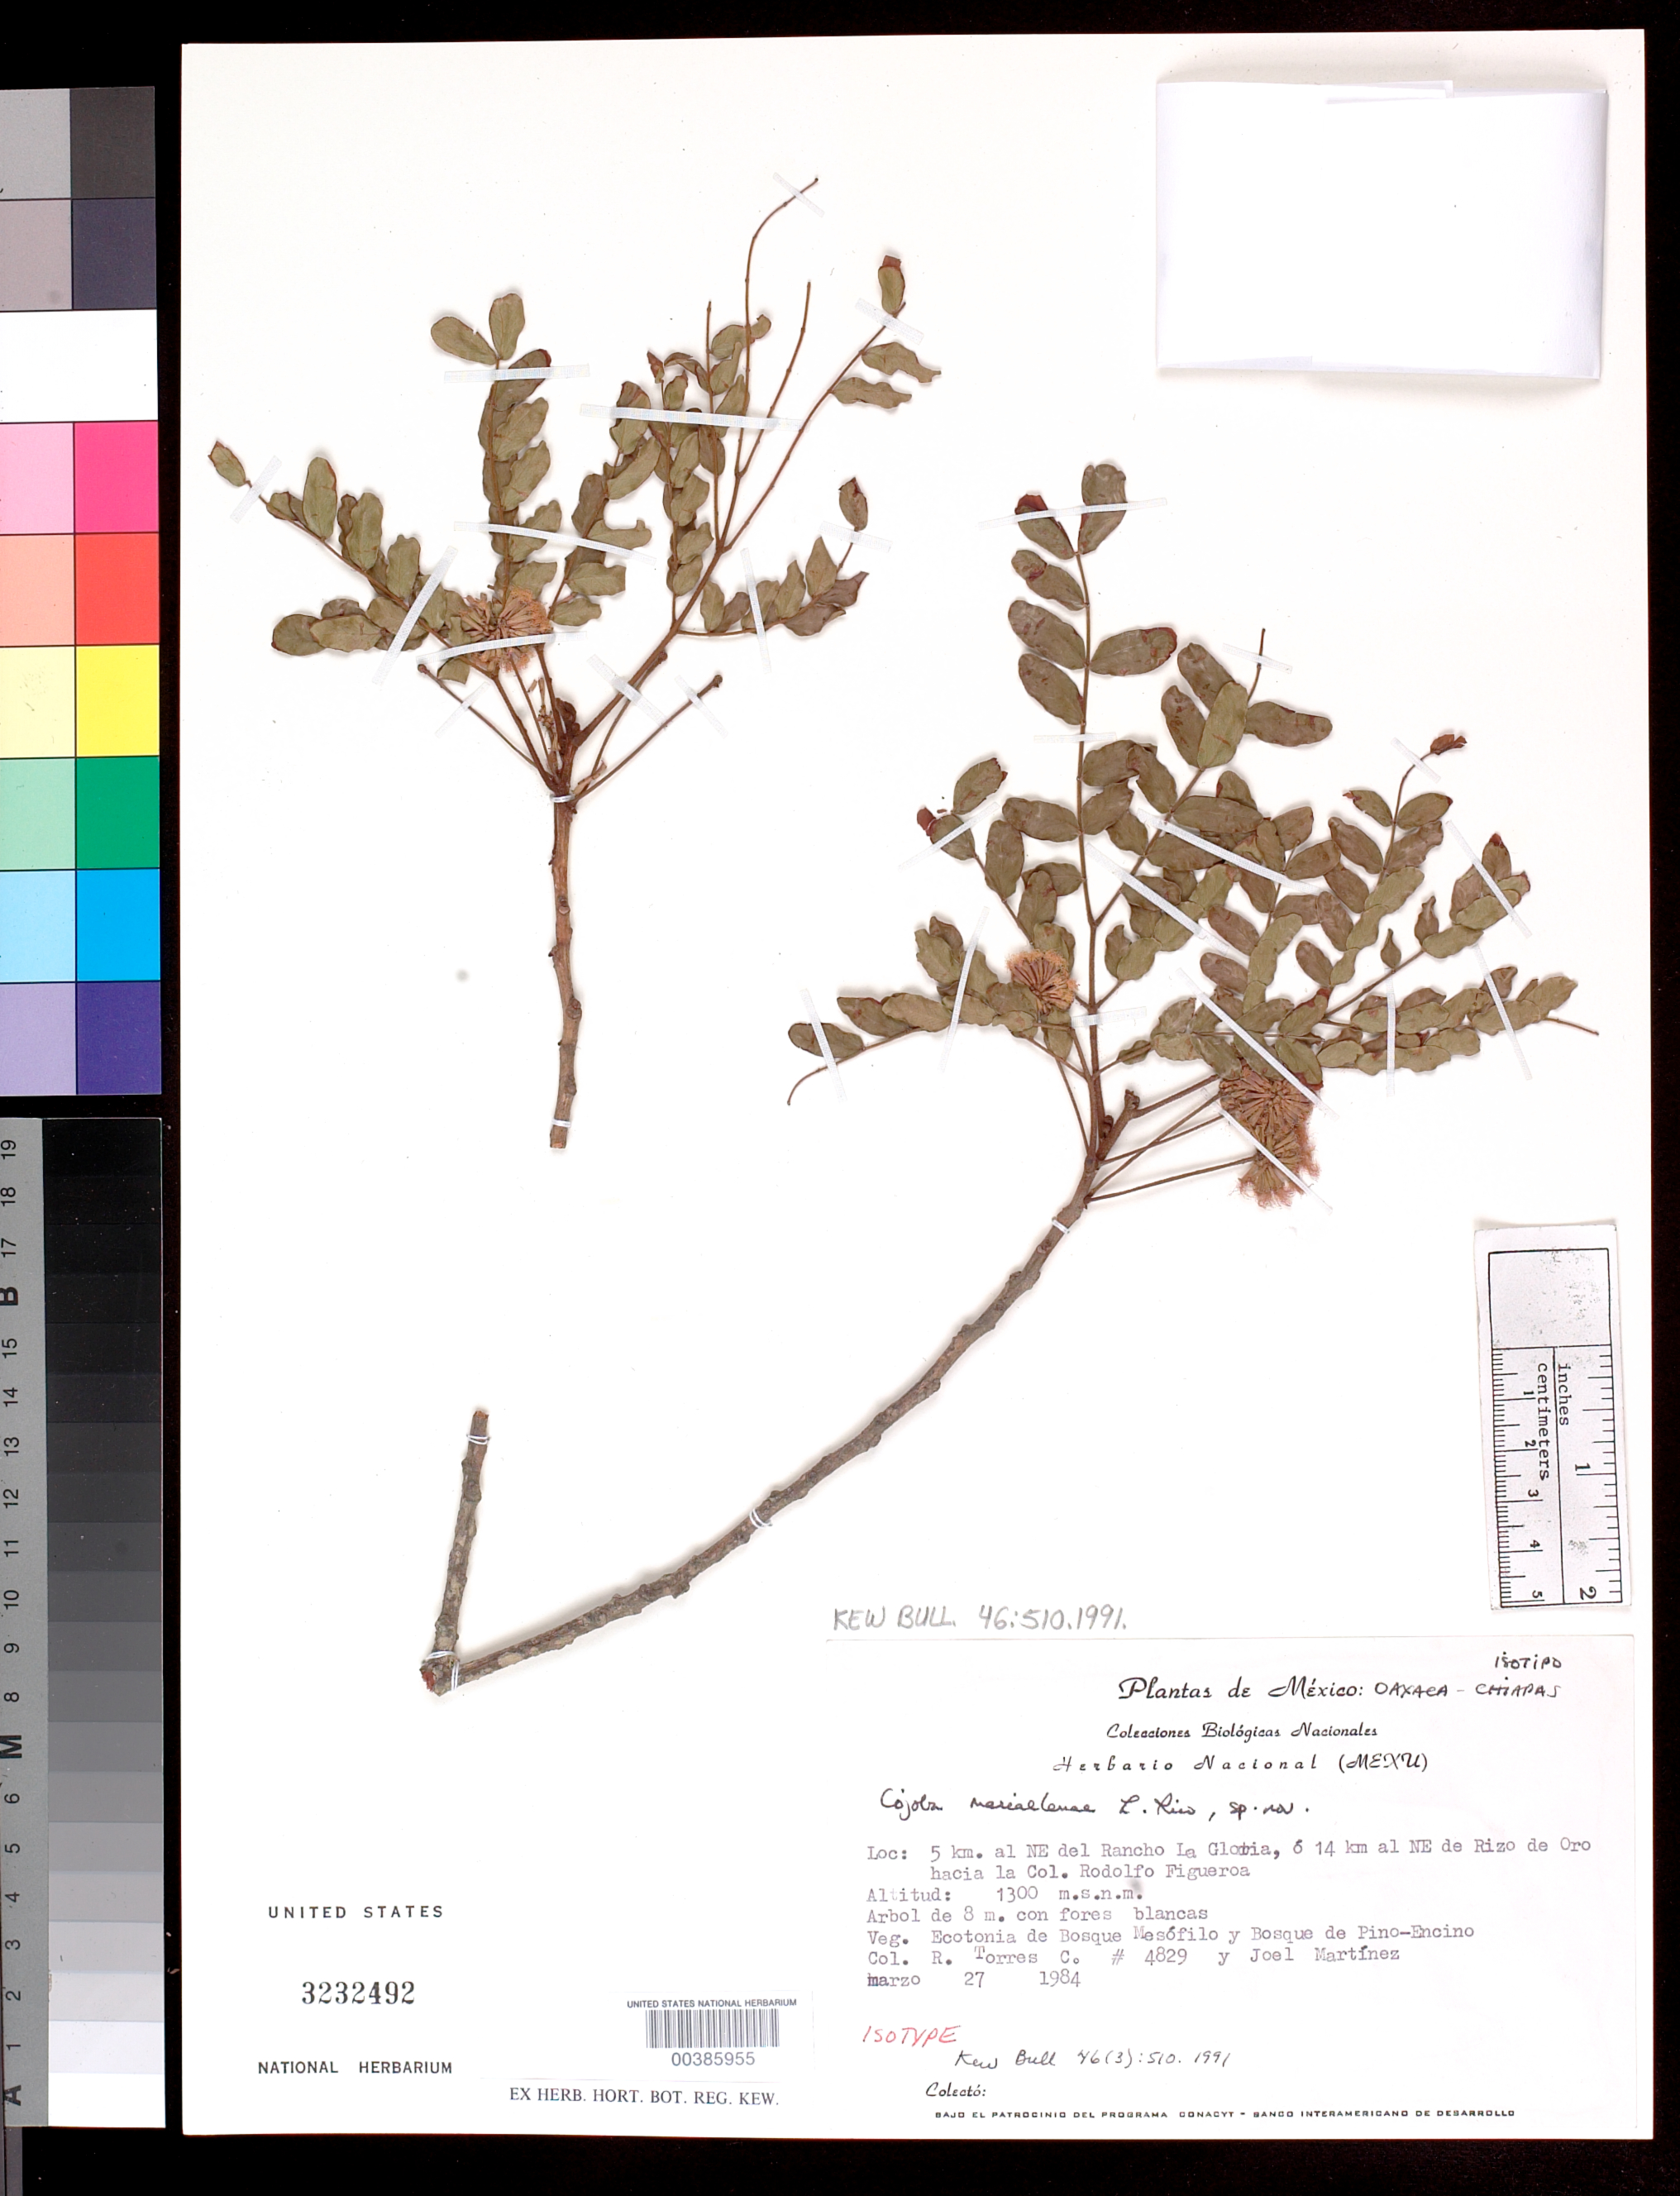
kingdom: Plantae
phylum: Tracheophyta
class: Magnoliopsida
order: Fabales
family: Fabaceae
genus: Cojoba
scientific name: Cojoba mariaelenae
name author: L. Rico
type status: Isotype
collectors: R. Torres C. & J. Martinez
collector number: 4829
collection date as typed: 27 Mar 1984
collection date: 1984-03-27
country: Mexico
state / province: Oaxaca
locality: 5 km NE del Rancho La Gloria, 14 km NE de Rizo de Oro Havia La Col. Rodolfo Figueroa.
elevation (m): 1300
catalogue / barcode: US 3232492